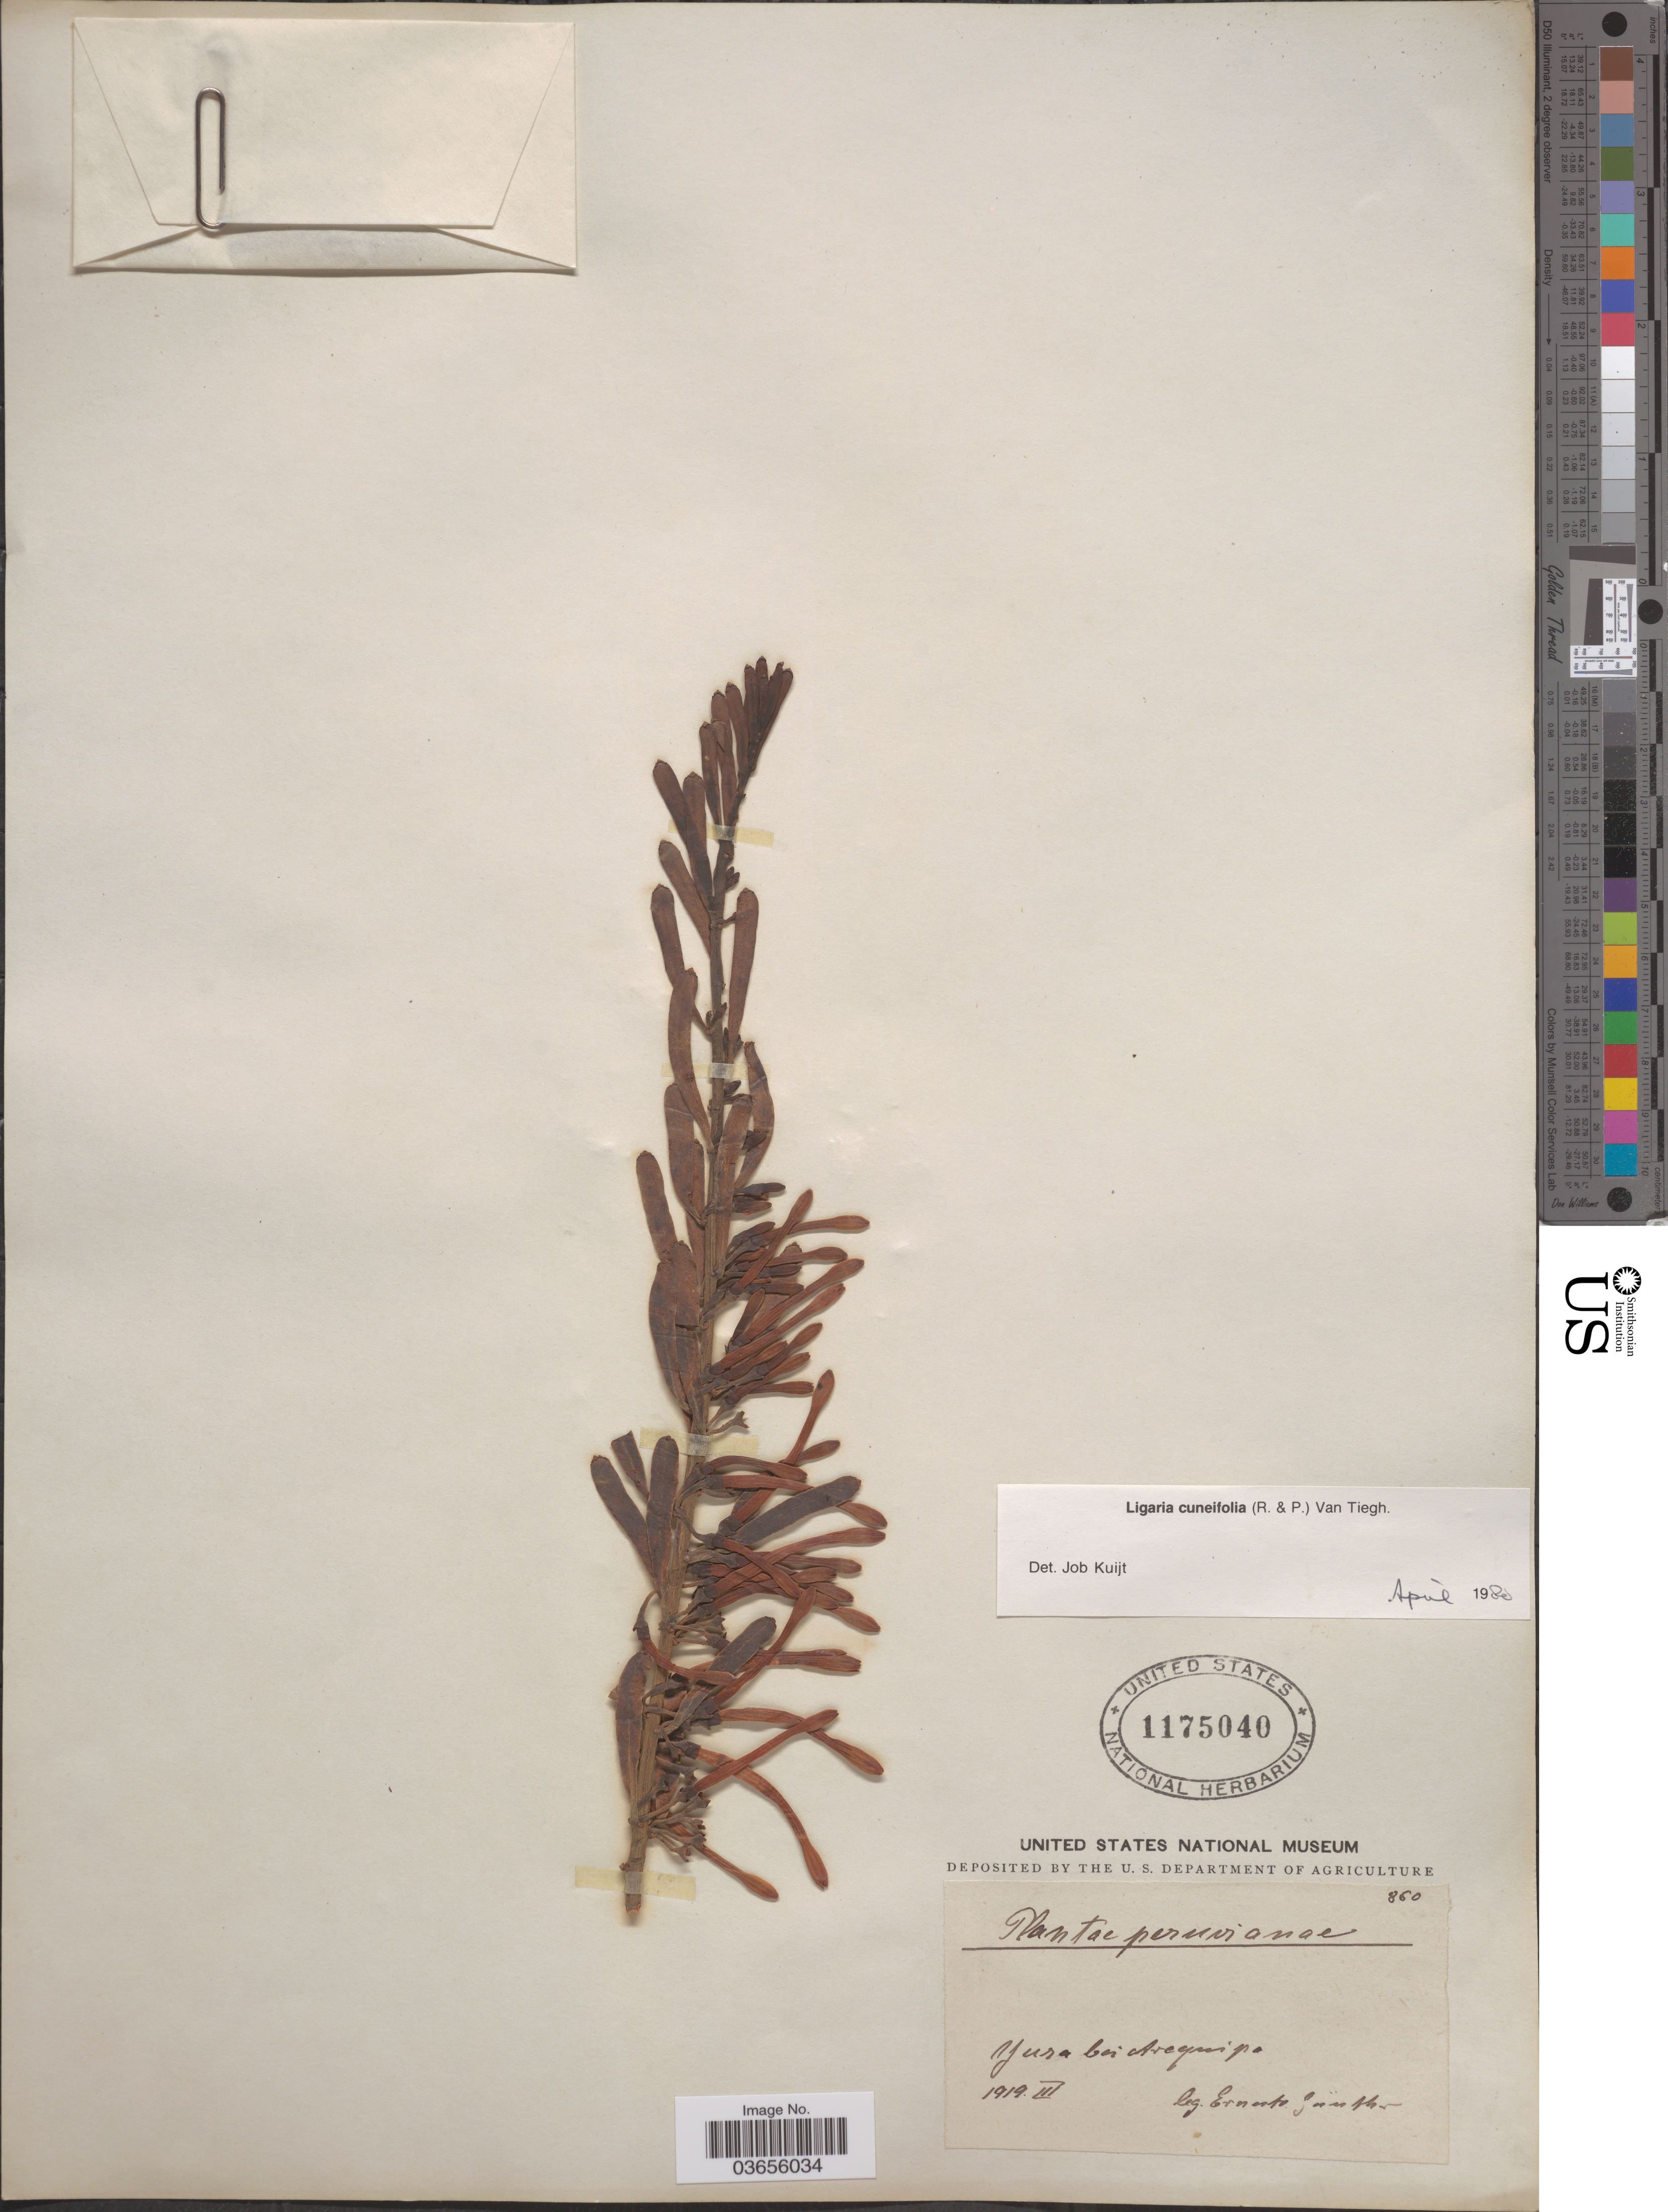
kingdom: Plantae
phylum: Tracheophyta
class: Magnoliopsida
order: Santalales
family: Loranthaceae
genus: Ligaria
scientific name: Ligaria cuneifolia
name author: (Ruiz & Pav.) Tiegh.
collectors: E. Gunther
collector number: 860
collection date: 1919-03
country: Peru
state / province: Arequipa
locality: Yura bei Arequipa.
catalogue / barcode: US 1175040